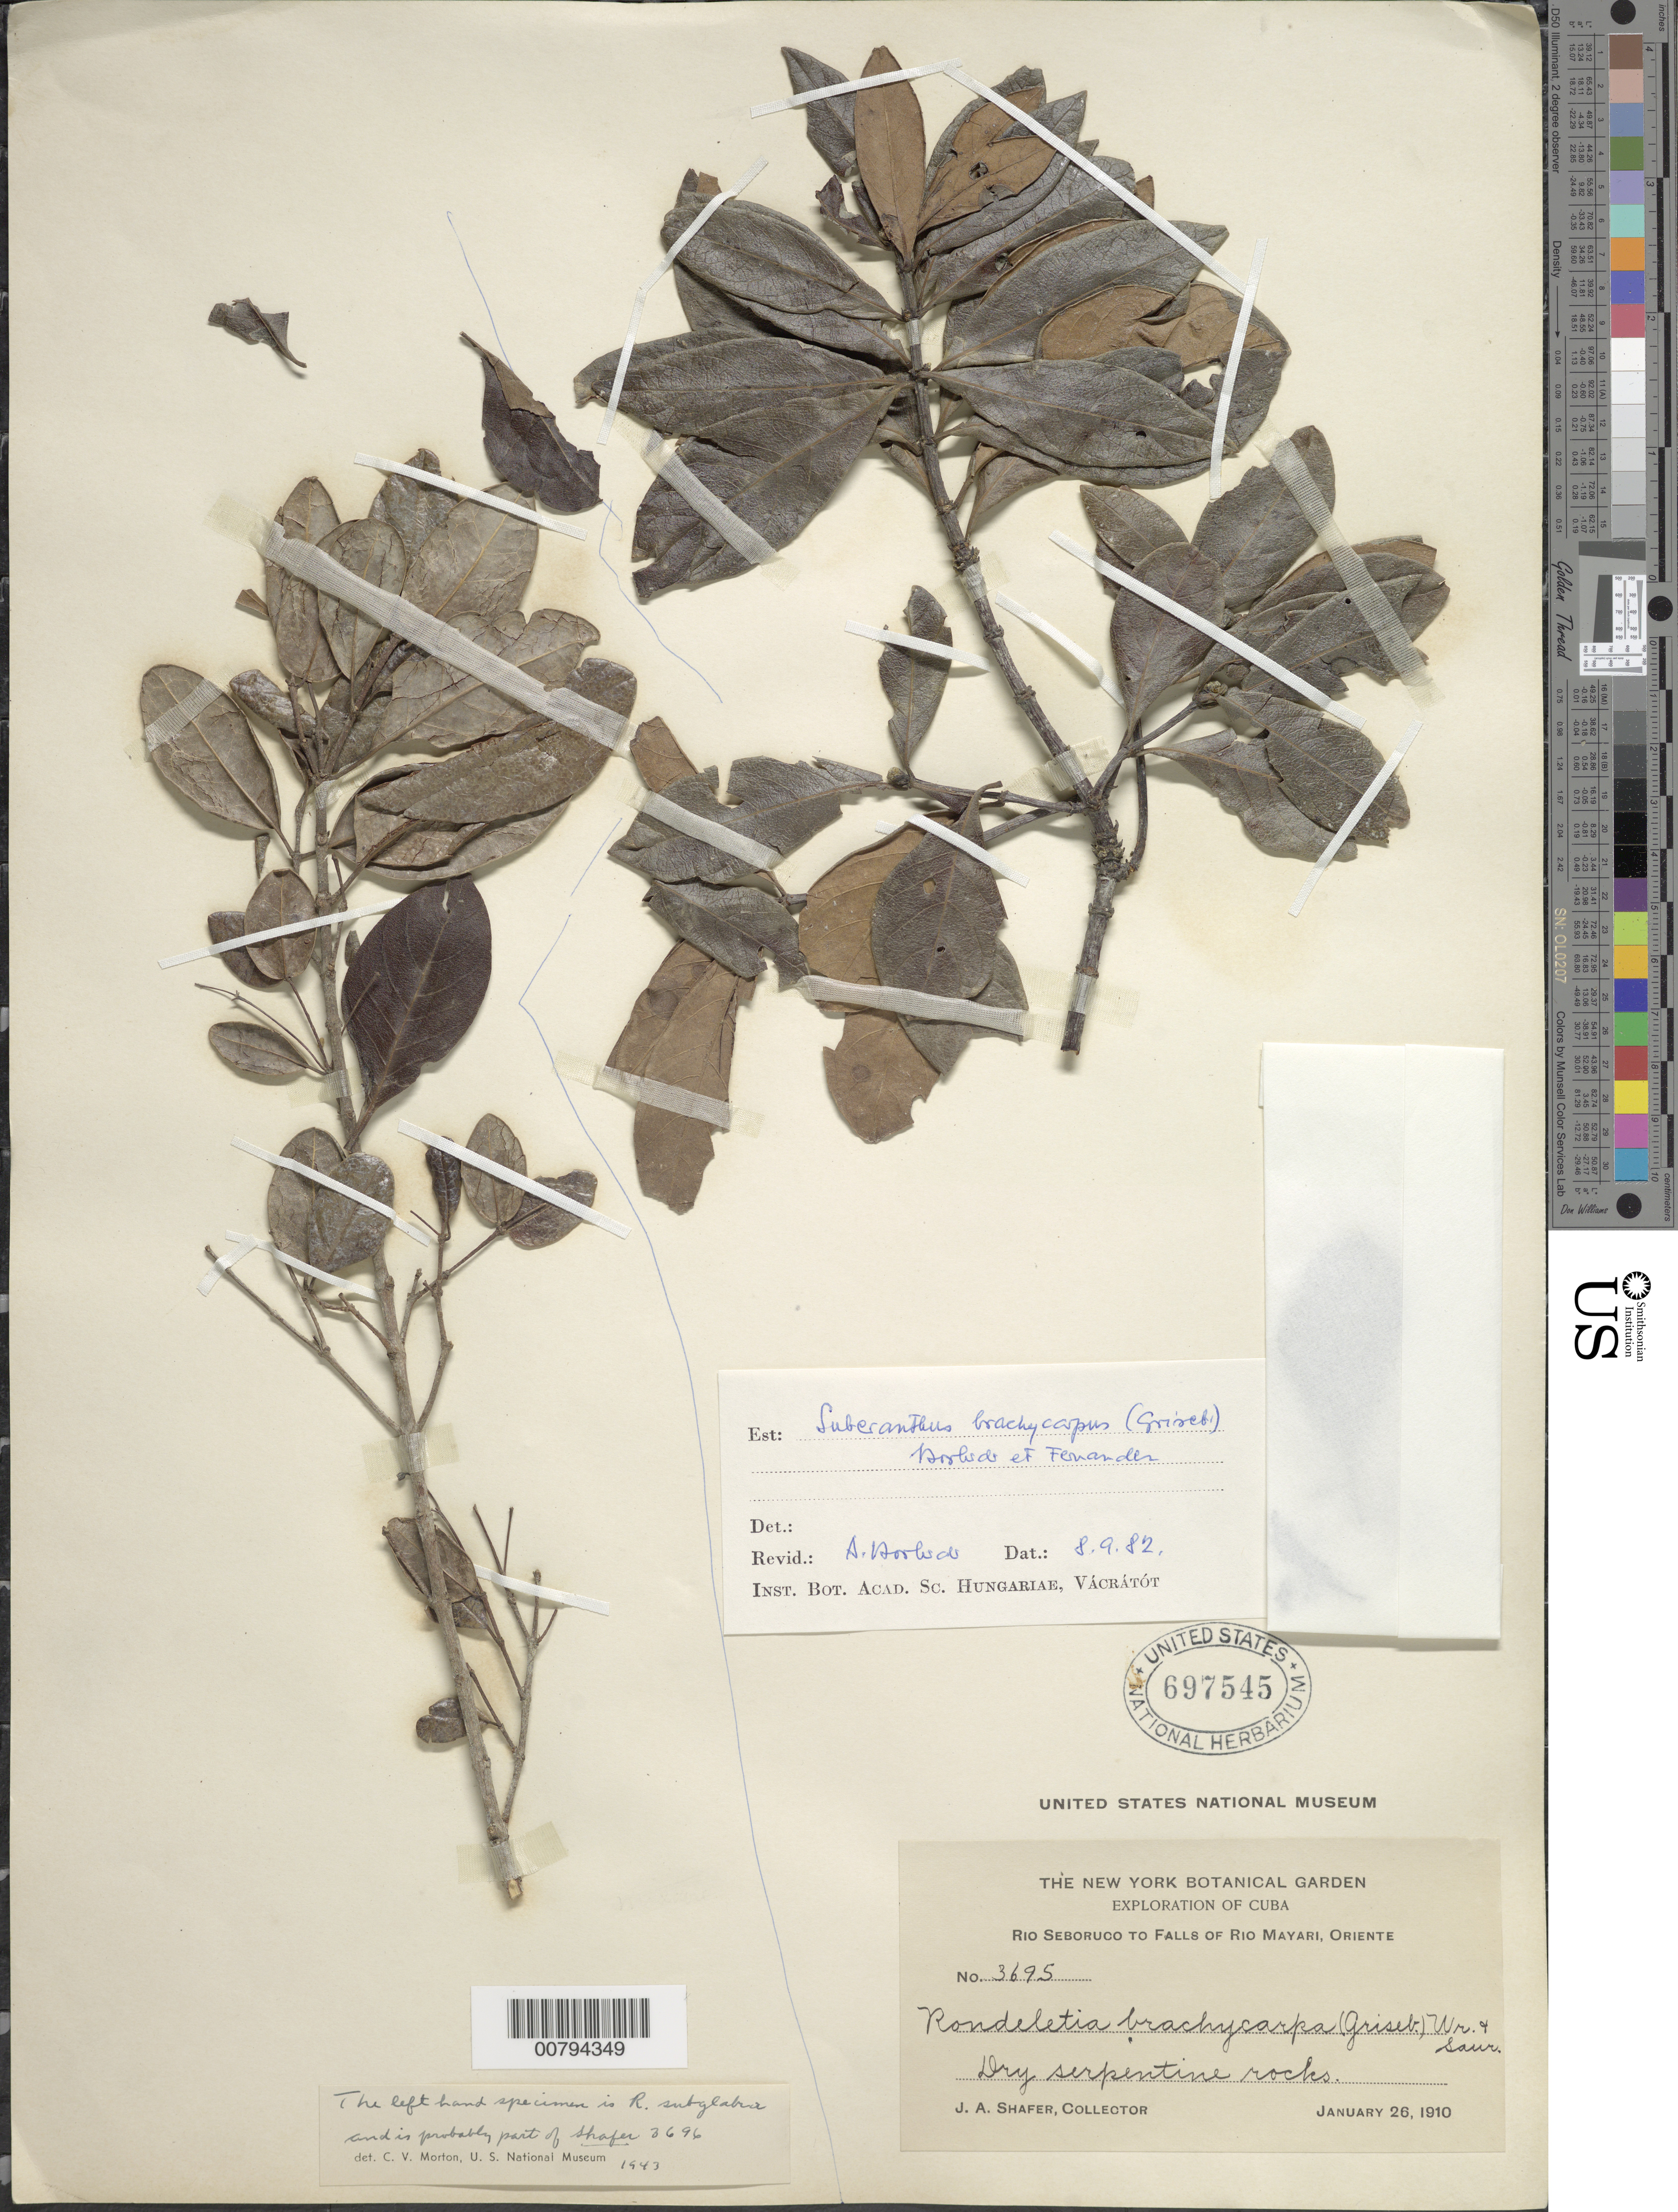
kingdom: Plantae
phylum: Tracheophyta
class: Magnoliopsida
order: Gentianales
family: Rubiaceae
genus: Suberanthus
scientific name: Suberanthus brachycarpus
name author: (Griseb.) Borhidi & Fernández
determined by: Borhidi, Attila L.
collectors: J. A. Shafer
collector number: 3695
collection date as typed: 26 Jan 1910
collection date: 1910-01-26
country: Cuba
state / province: Oriente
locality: Rio Seboruco to Falls of Rio Mayari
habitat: Dry serpentine rocks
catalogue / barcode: US 697545